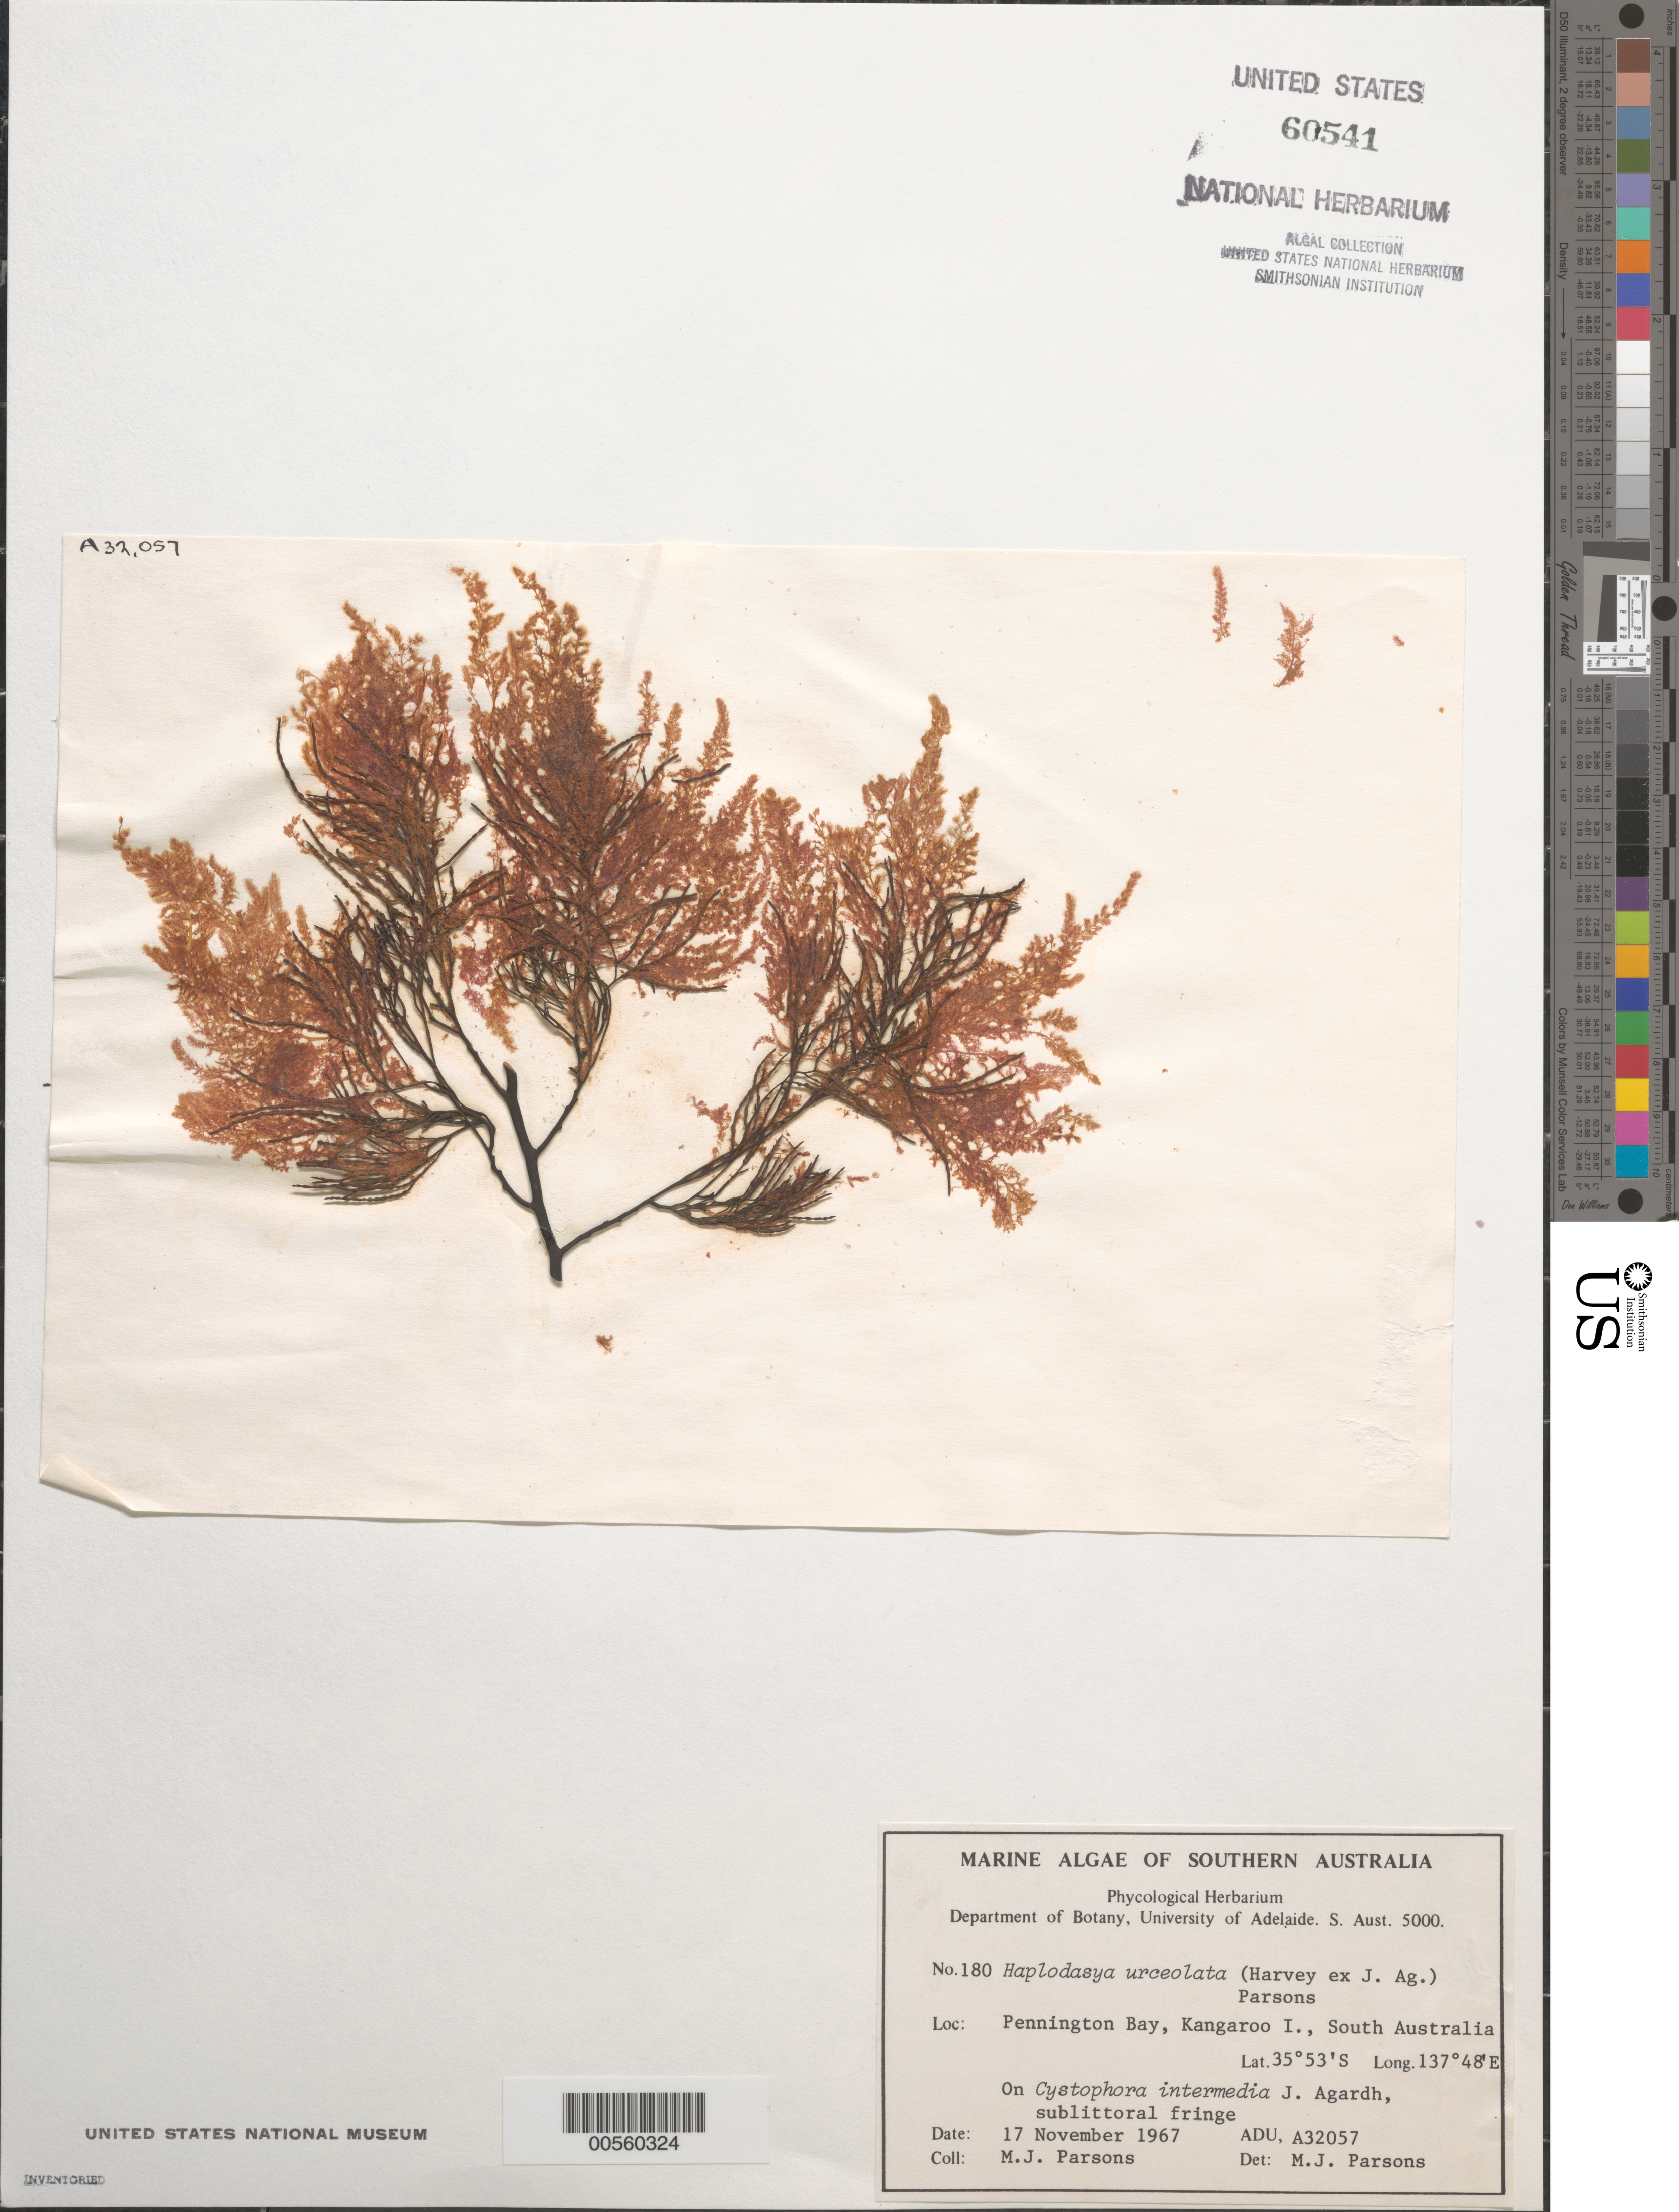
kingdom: Plantae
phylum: Rhodophyta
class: Florideophyceae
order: Ceramiales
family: Rhodomelaceae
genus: Haplodasya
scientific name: Haplodasya urceolata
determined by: Parsons, M. J.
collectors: M. Parsons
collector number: ADU A32057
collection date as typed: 17 Nov 1967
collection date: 1967-11-17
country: Australia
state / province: South Australia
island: Kangaroo Island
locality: Pennington Bay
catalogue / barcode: US 60541